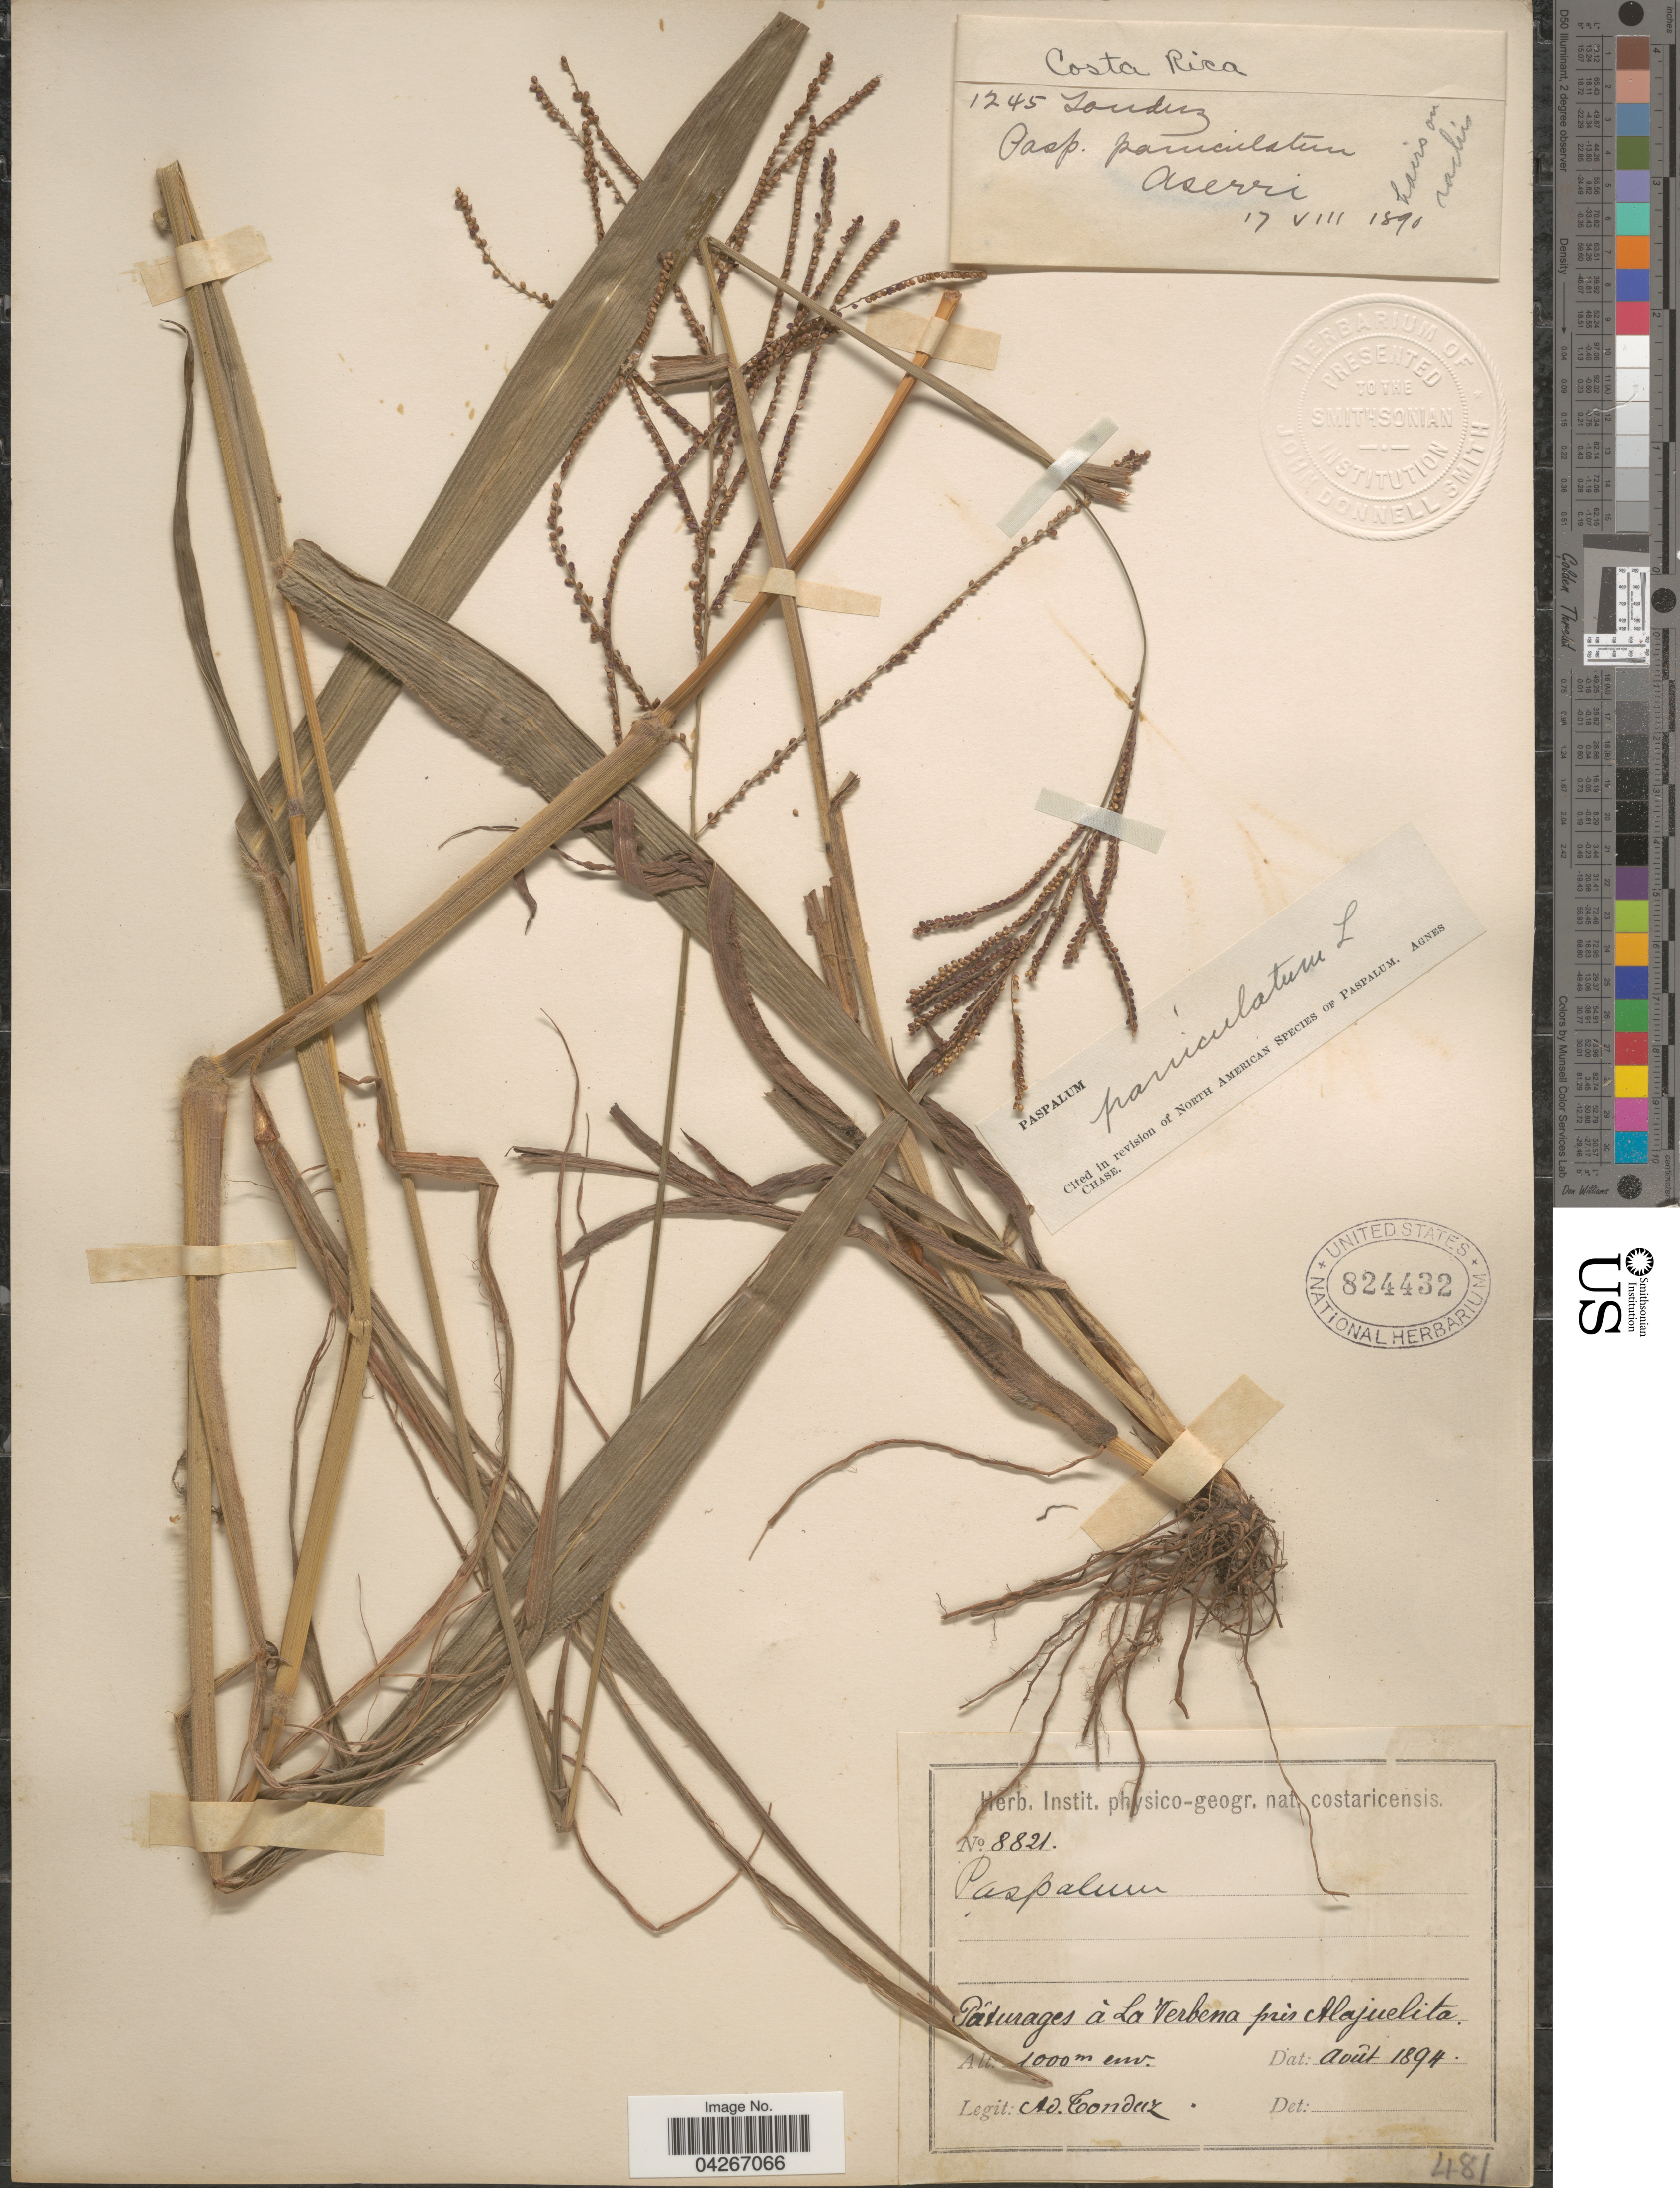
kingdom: Plantae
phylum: Tracheophyta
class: Liliopsida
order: Poales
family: Poaceae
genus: Paspalum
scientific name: Paspalum paniculatum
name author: L.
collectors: Tonduz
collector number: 1245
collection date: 1890-08-17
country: Costa Rica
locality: Aserri.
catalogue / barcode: US 824432-2